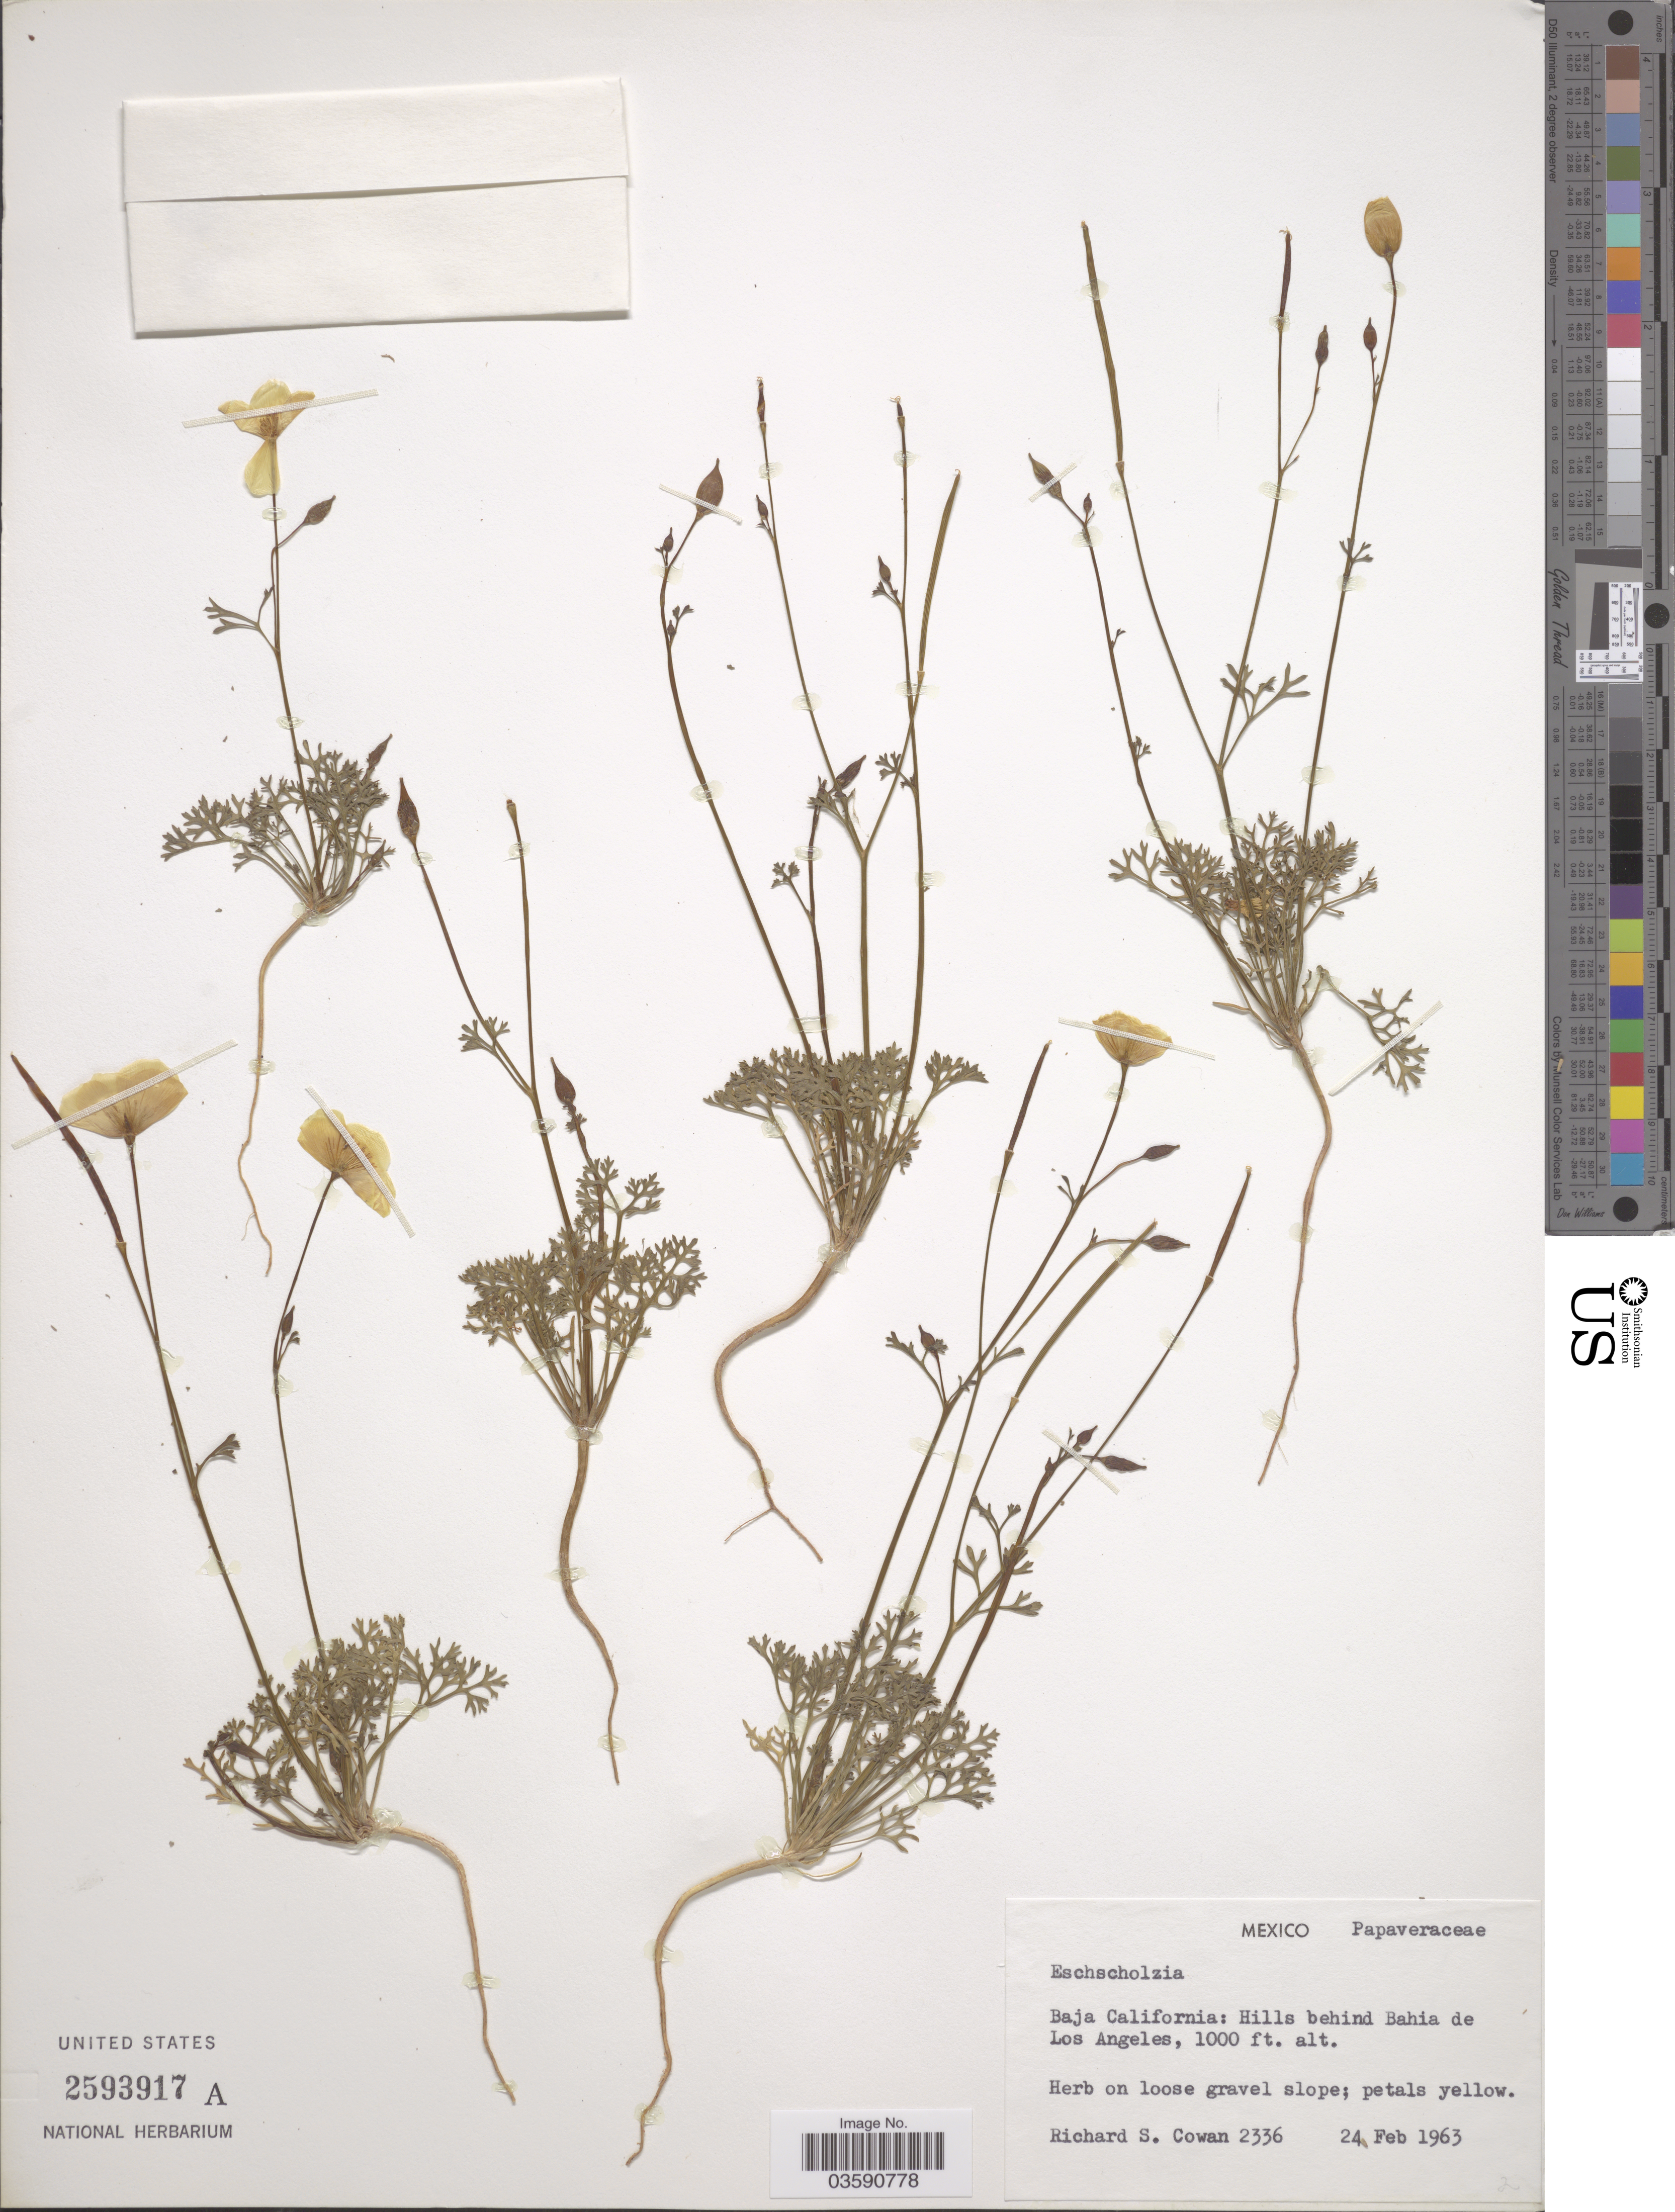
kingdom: Plantae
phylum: Tracheophyta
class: Magnoliopsida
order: Ranunculales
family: Papaveraceae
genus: Eschscholzia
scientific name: Eschscholzia sp.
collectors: R. S. Cowan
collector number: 2336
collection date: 1963-02-24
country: Mexico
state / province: Baja California Norte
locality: Hills behind Bahia de Los Angeles.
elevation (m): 305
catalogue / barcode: US 2593917A